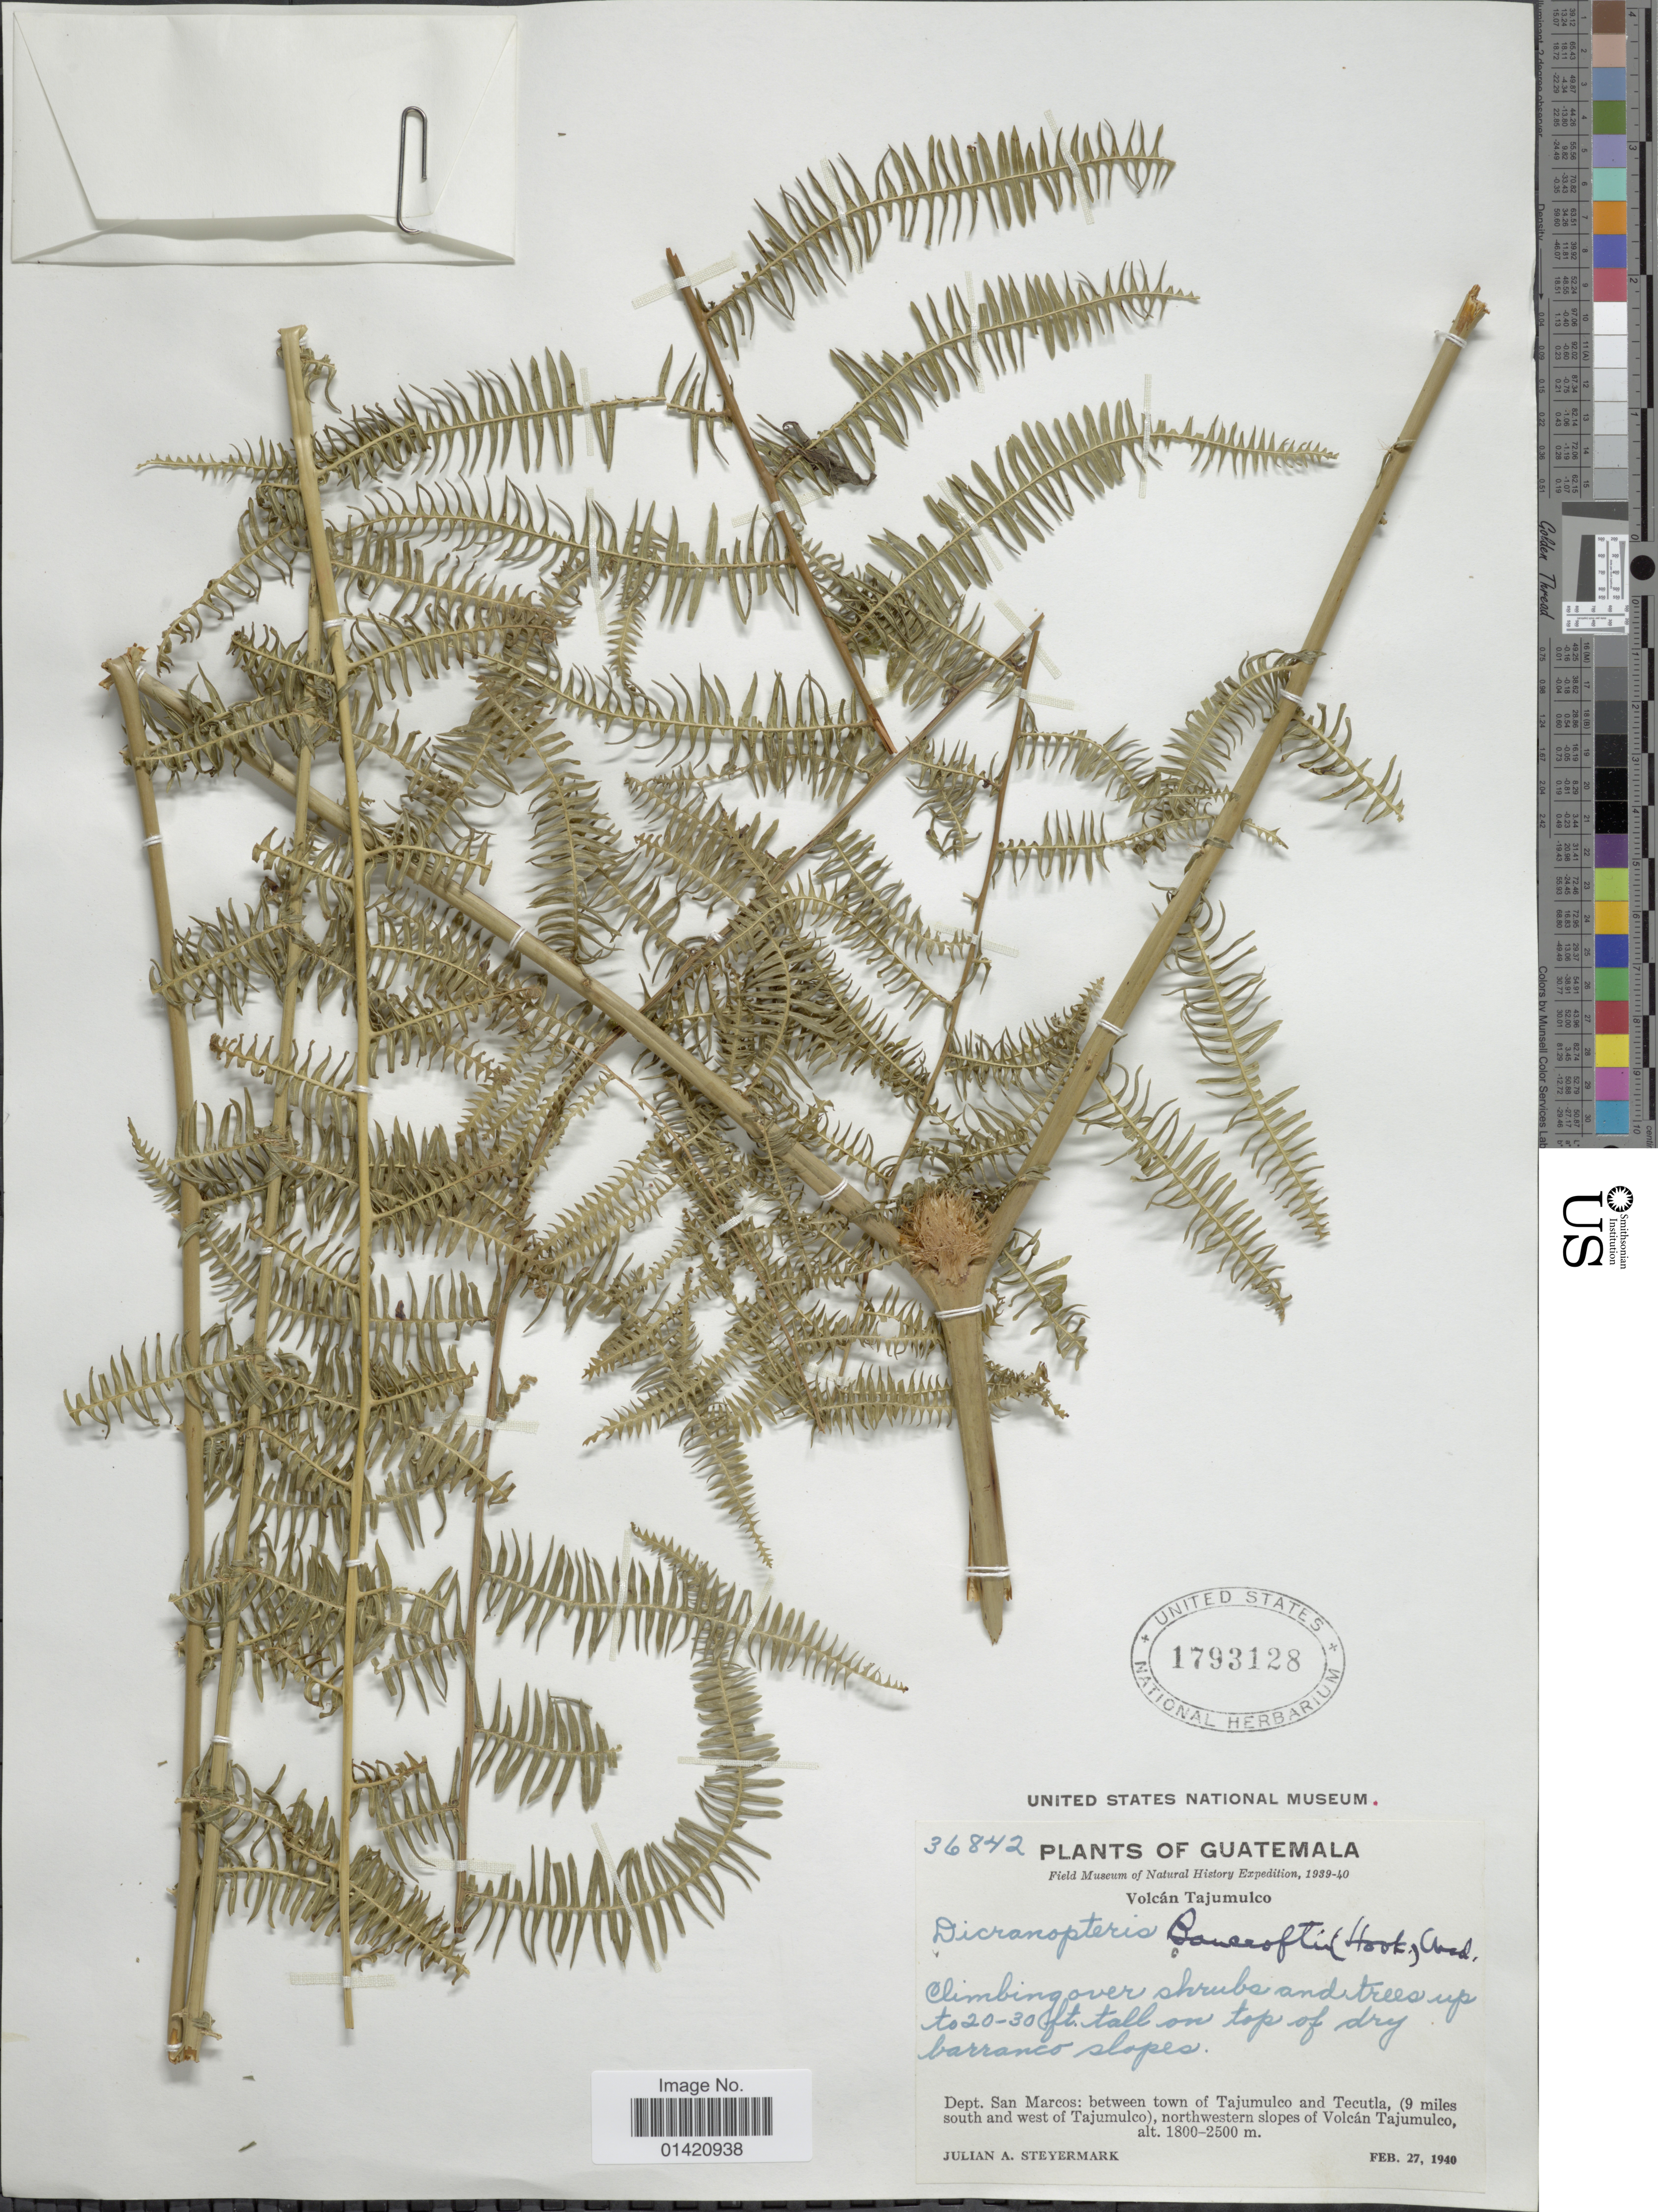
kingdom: Plantae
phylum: Tracheophyta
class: Polypodiopsida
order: Gleicheniales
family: Gleicheniaceae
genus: Diplopterygium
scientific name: Diplopterygium bancroftii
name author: (Hook.) A.R. Sm.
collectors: J. Steyermark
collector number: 36842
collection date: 1940-02-27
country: Guatemala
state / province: San Marcos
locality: Dept. San Marcos: between town of Tajamulco and Tecutla (9 miles south and west of Tajumulco), northwestern slopes of Volcán Tajumulco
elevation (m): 1800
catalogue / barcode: US 1793128